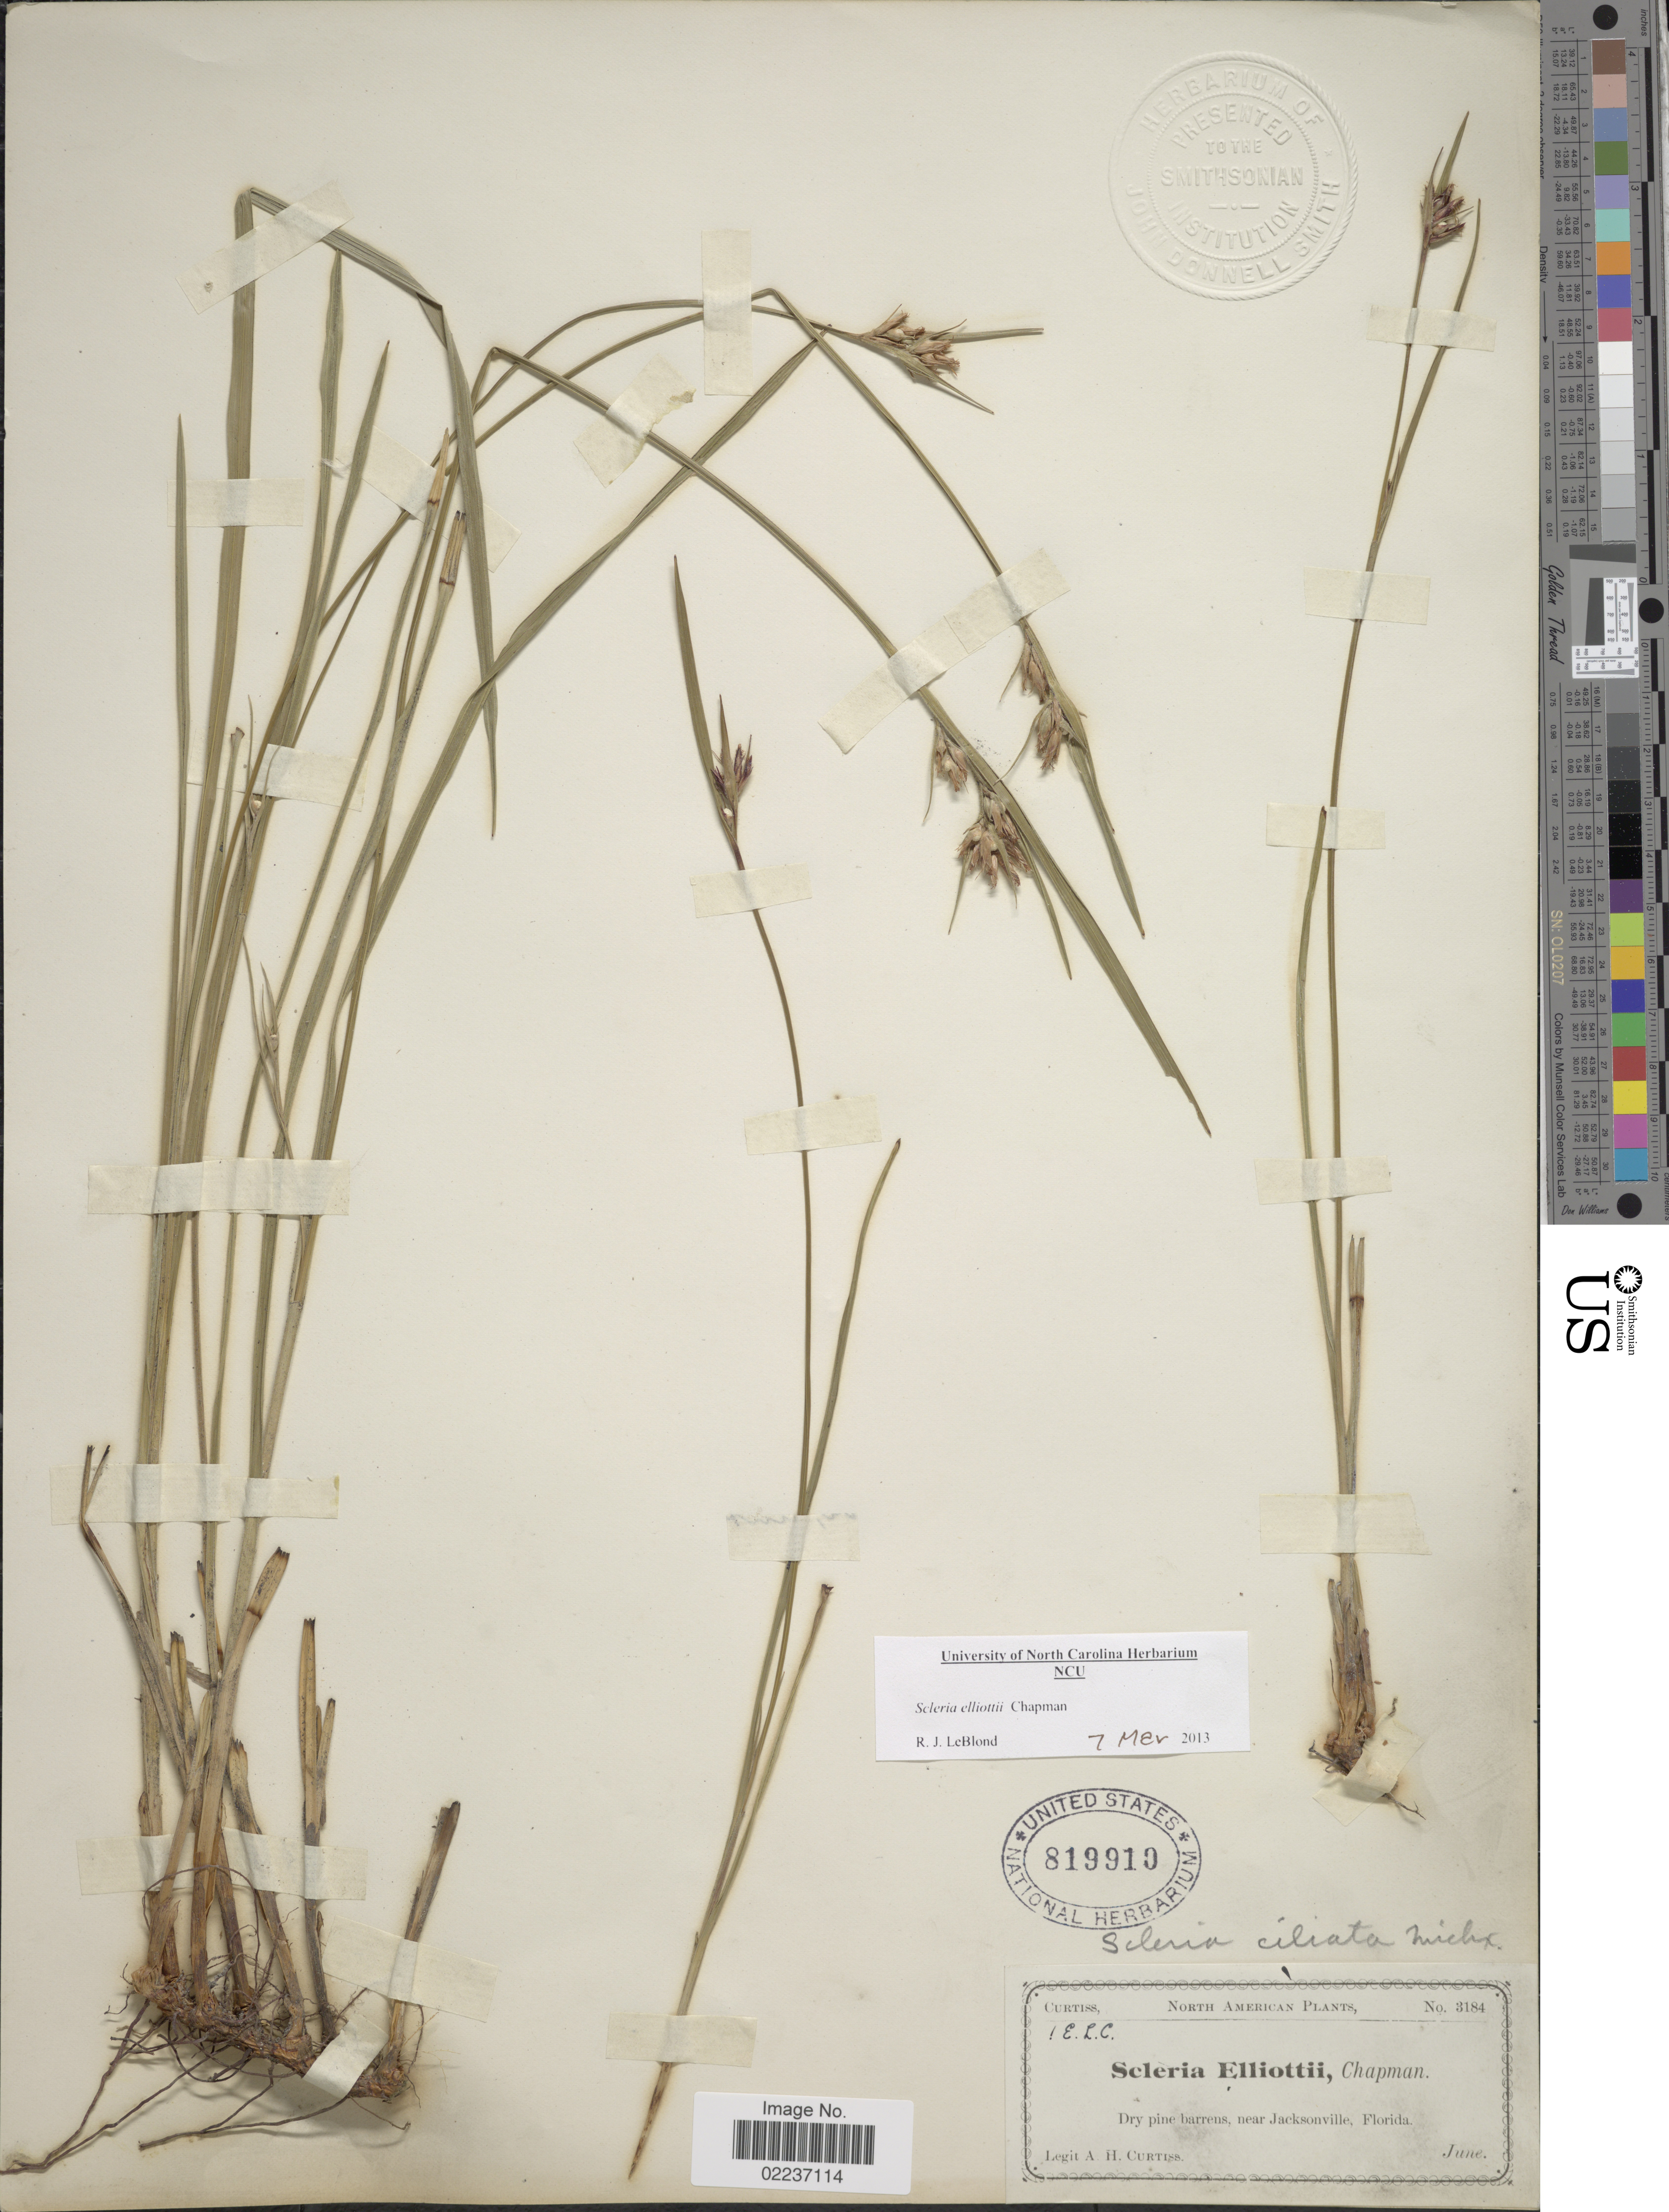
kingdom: Plantae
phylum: Tracheophyta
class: Liliopsida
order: Poales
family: Cyperaceae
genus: Scleria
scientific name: Scleria ciliata var. elliottii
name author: (Chapm.) Fernald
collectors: A. H. Curtiss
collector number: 3184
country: United States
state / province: Florida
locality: Dry pine barrens, near Jacksonville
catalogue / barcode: US 819910